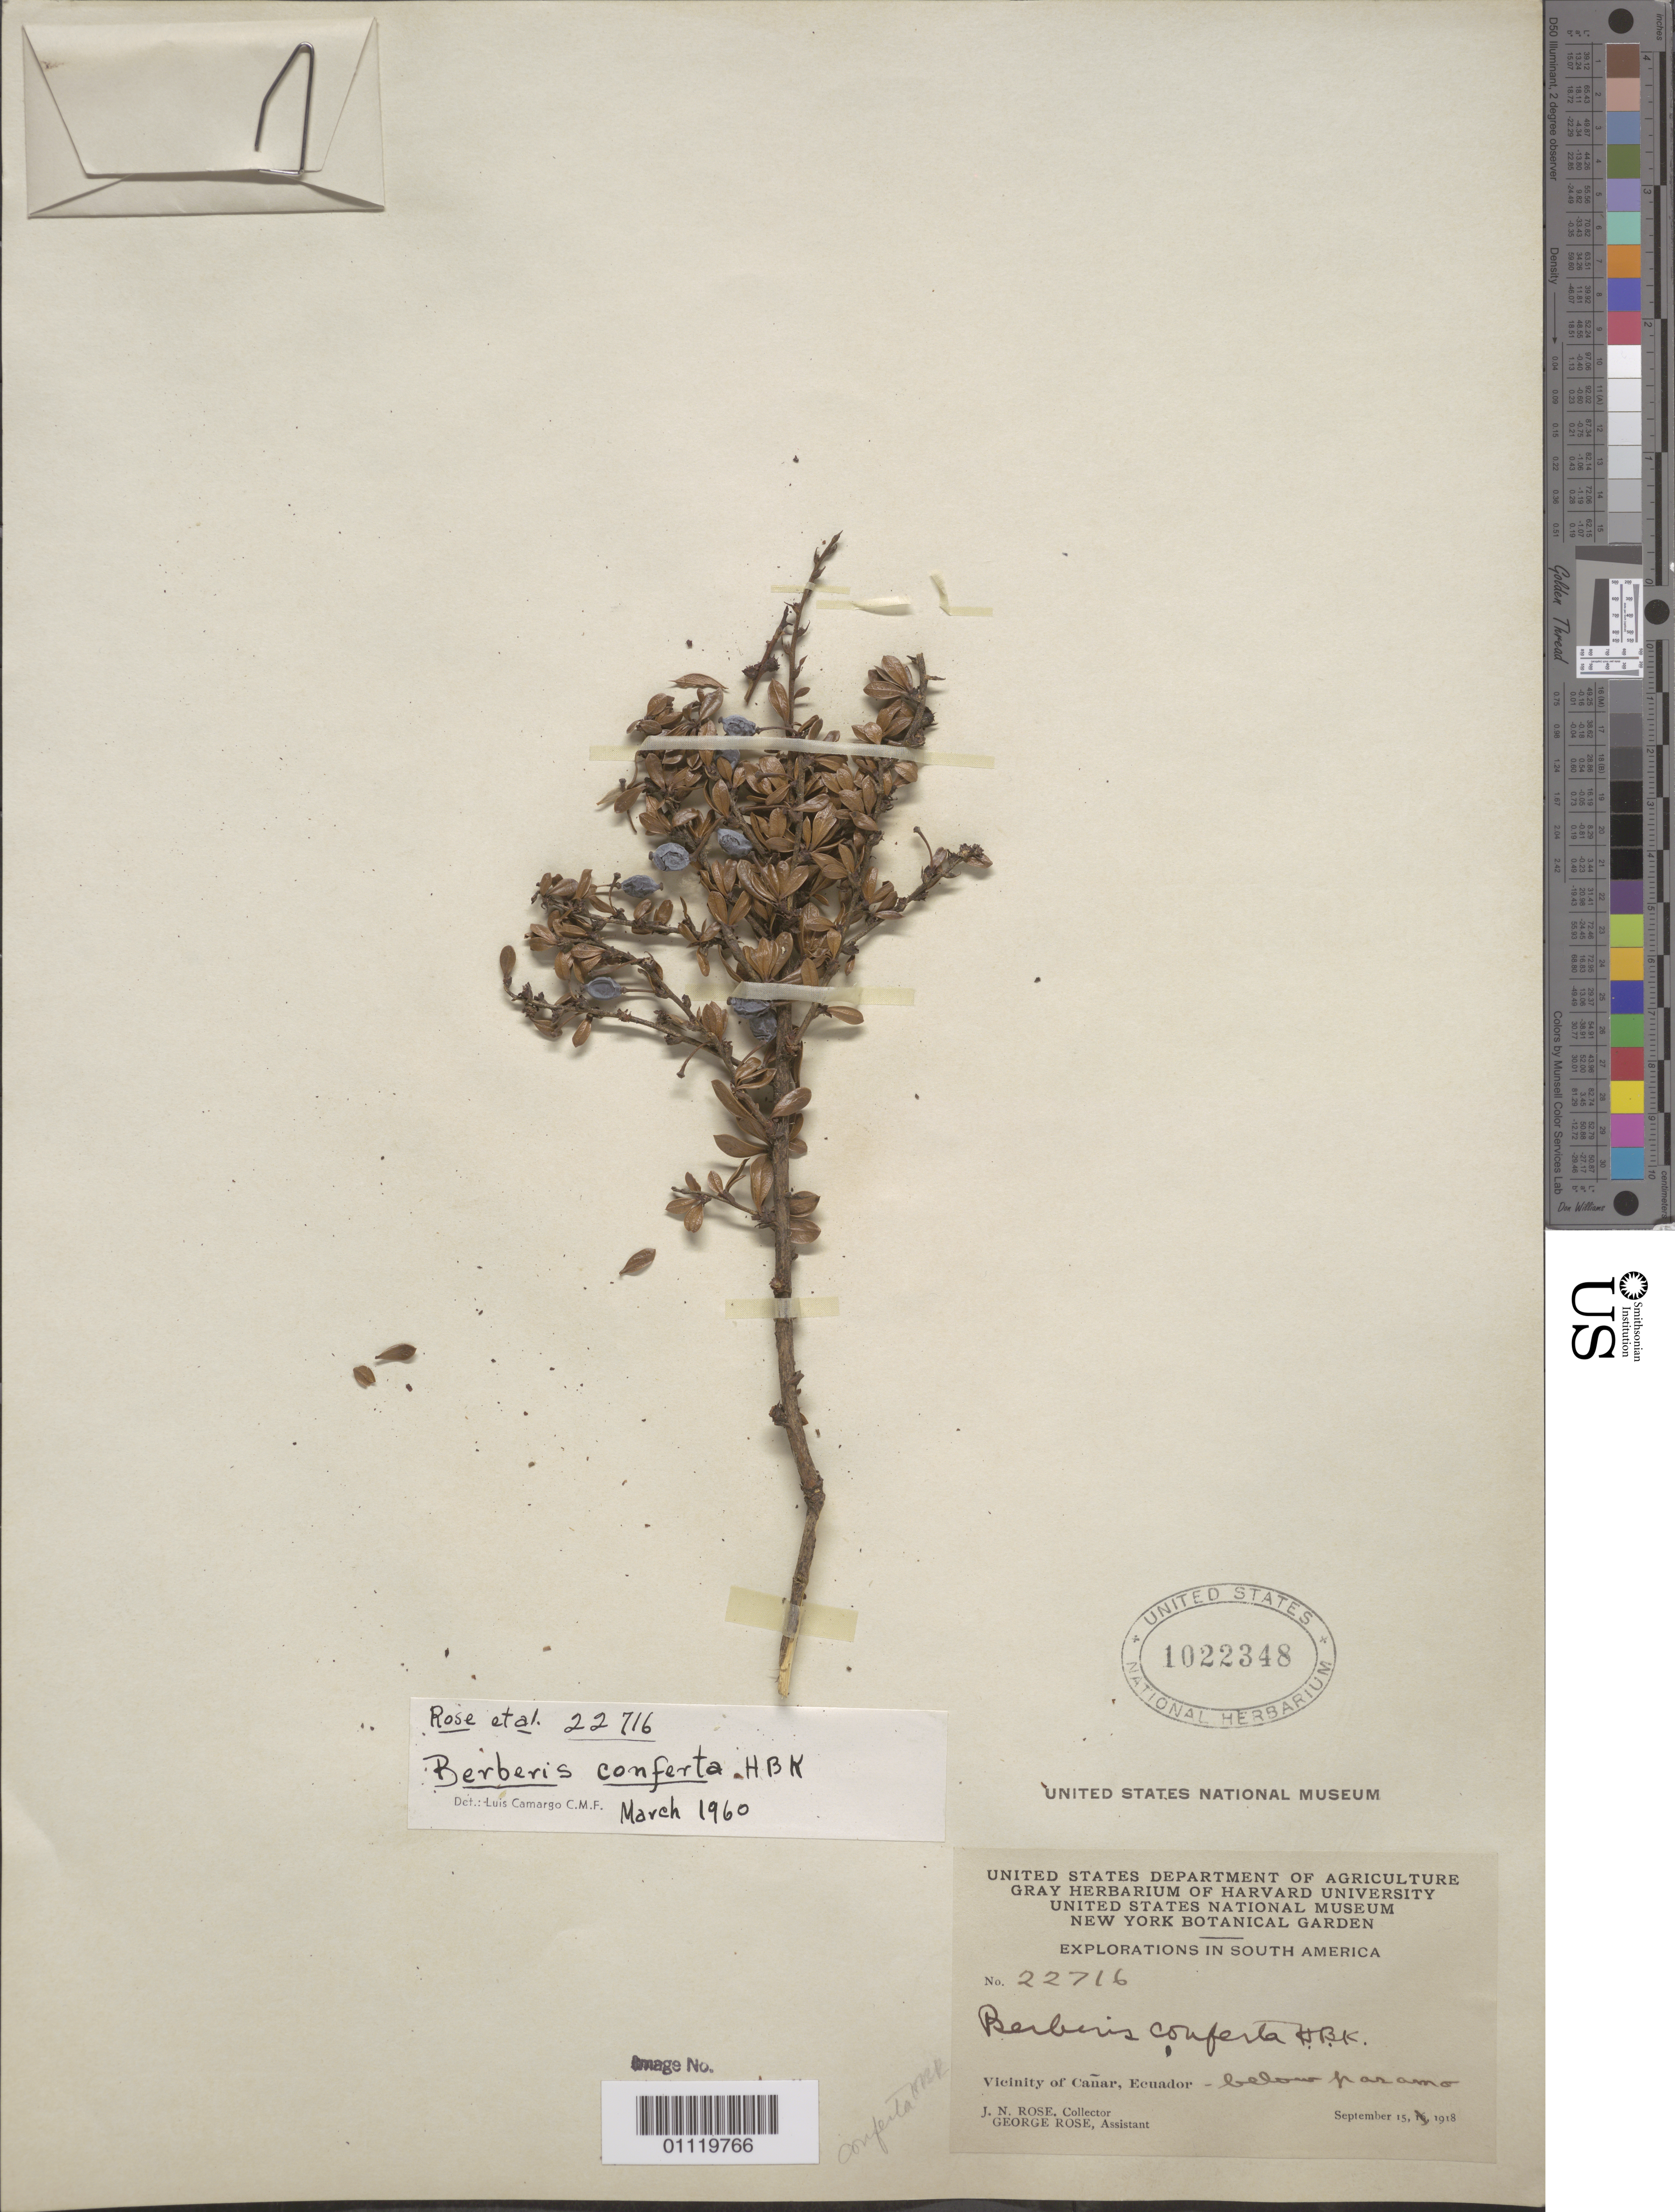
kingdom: Plantae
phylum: Tracheophyta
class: Magnoliopsida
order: Ranunculales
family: Berberidaceae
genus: Berberis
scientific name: Berberis lutea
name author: Ruiz & Pav.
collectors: J. N. Rose & G. Rose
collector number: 22716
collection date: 1918-09-15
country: Ecuador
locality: Vicinity of Canar, below Paramo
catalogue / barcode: US 1022348